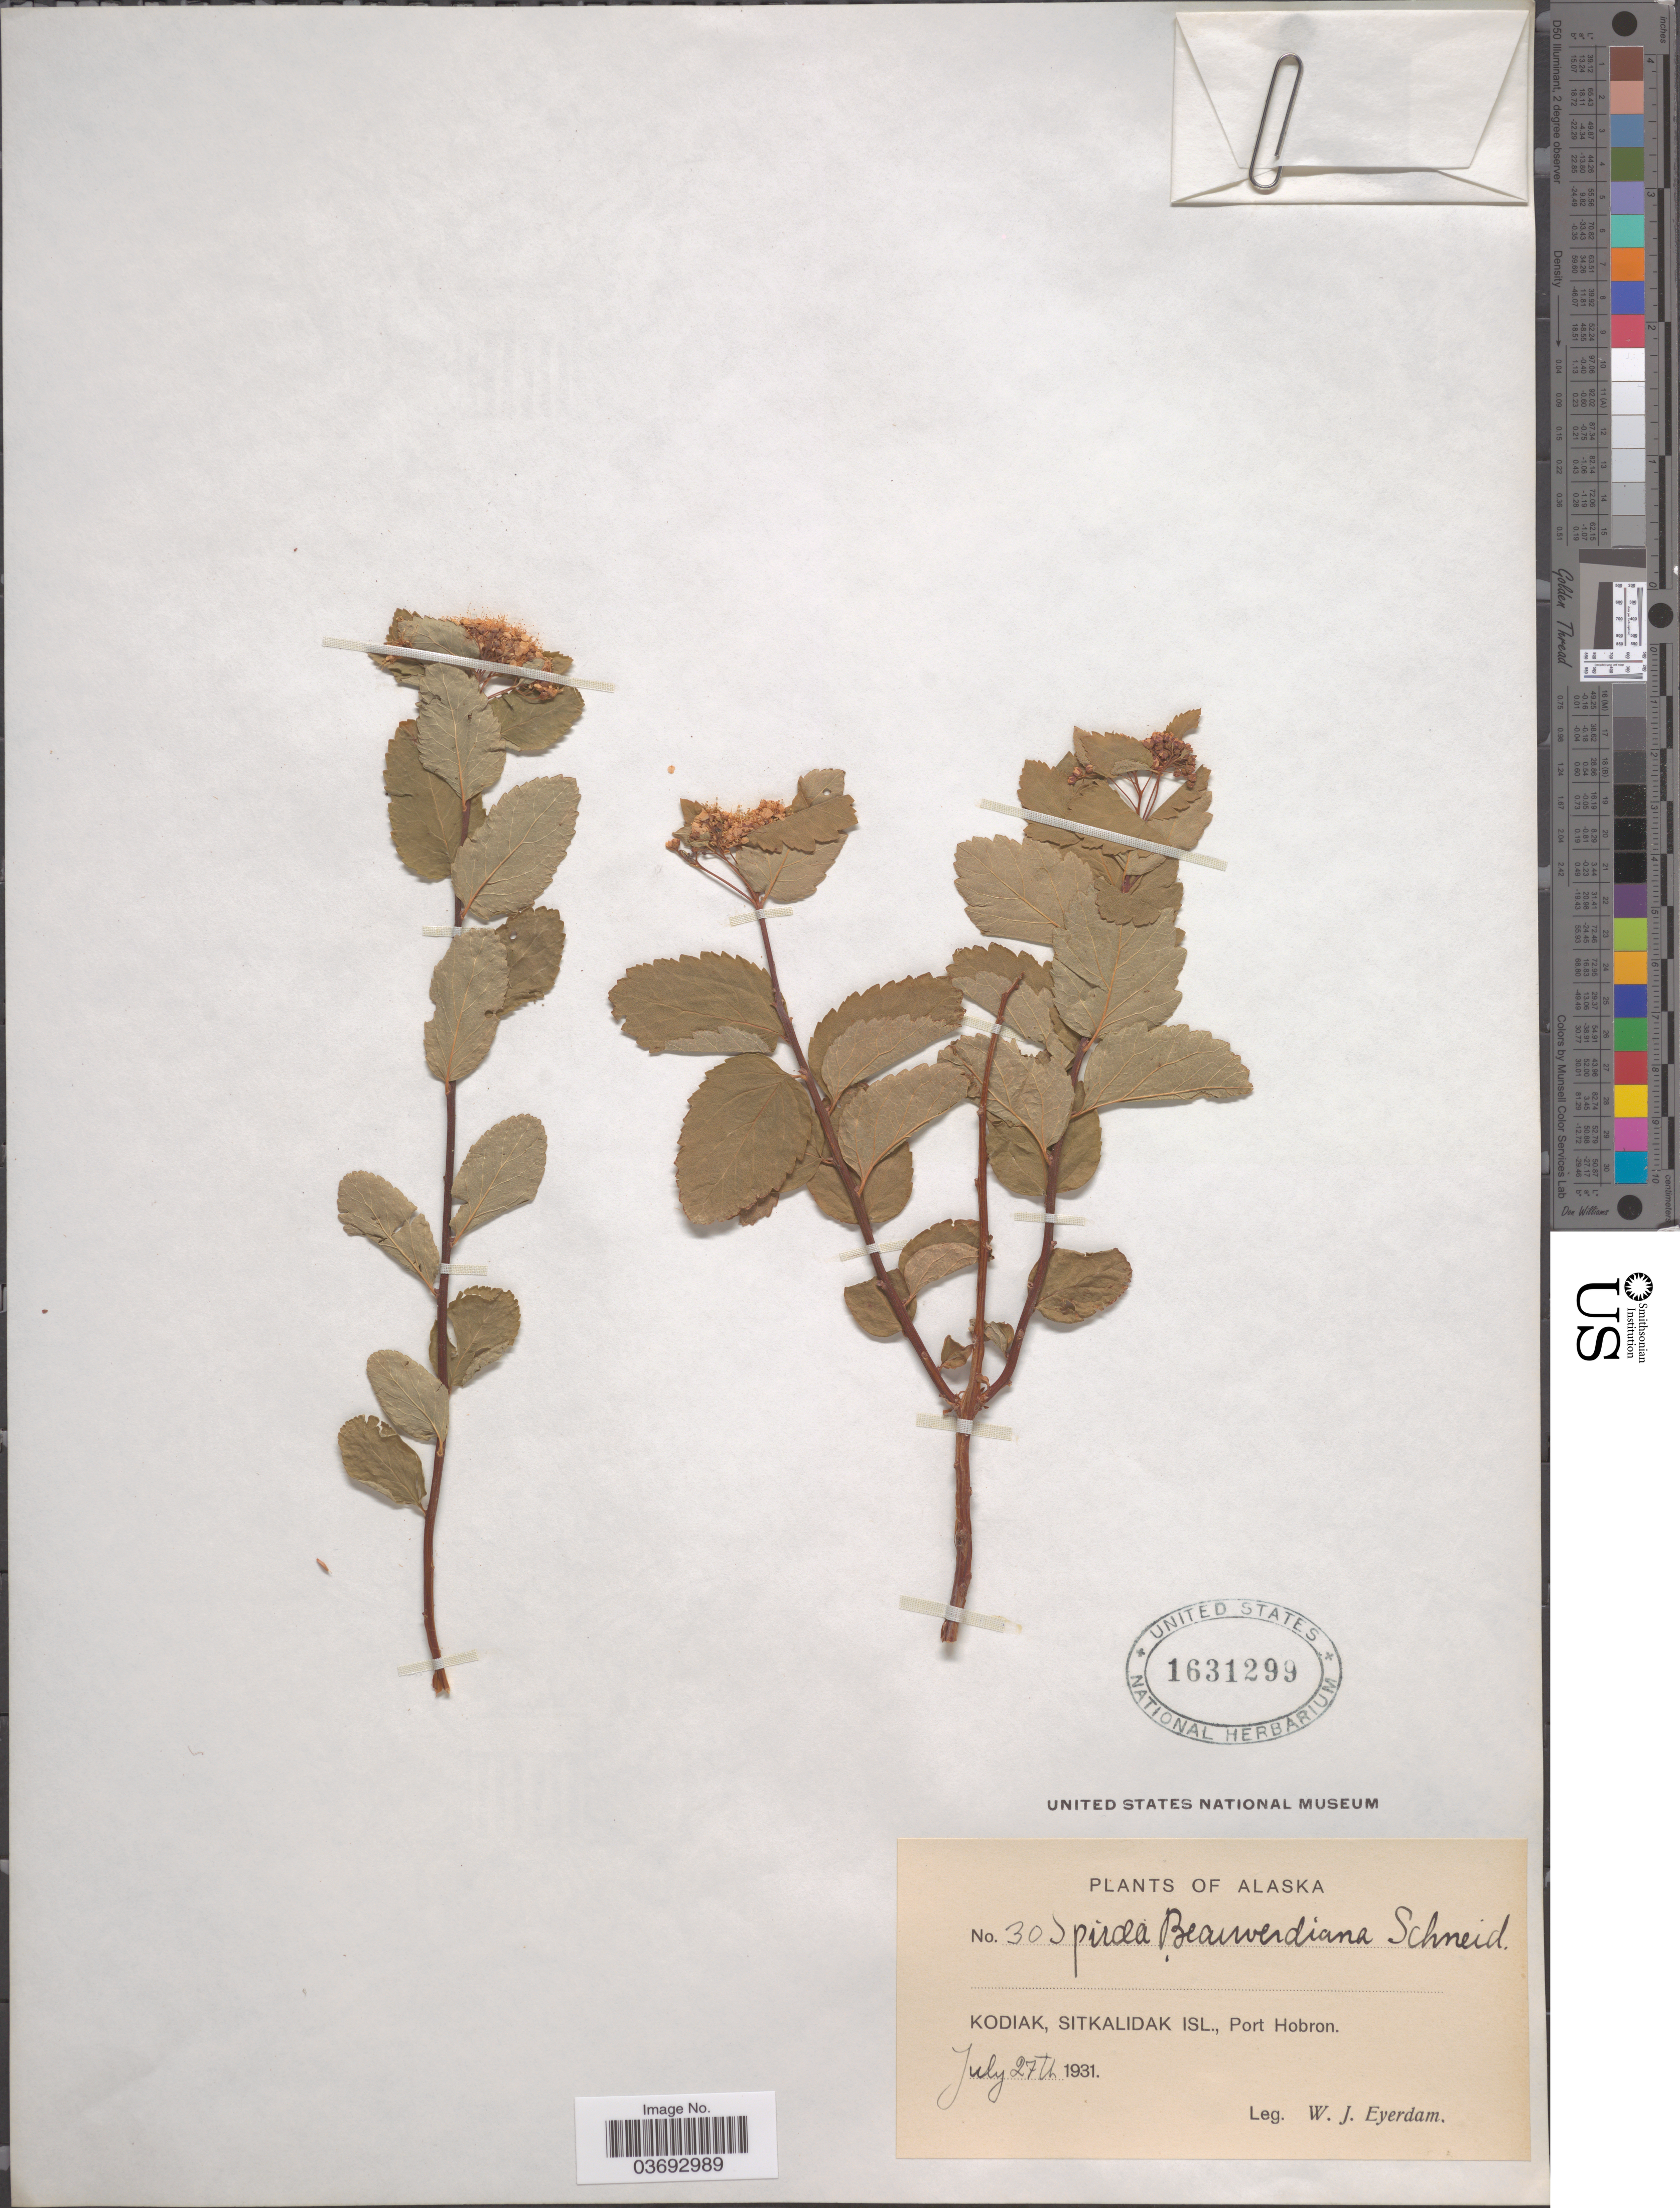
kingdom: Plantae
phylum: Tracheophyta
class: Magnoliopsida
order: Rosales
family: Rosaceae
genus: Spiraea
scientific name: Spiraea stevenii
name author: (C.K. Schneid.) Rydb.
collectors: W. J. Eyerdam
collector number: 30S*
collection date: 1931-06-27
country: United States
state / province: Alaska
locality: Kodiak, Sitkalidak Isl., Port Hobron.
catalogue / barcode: US 1631299